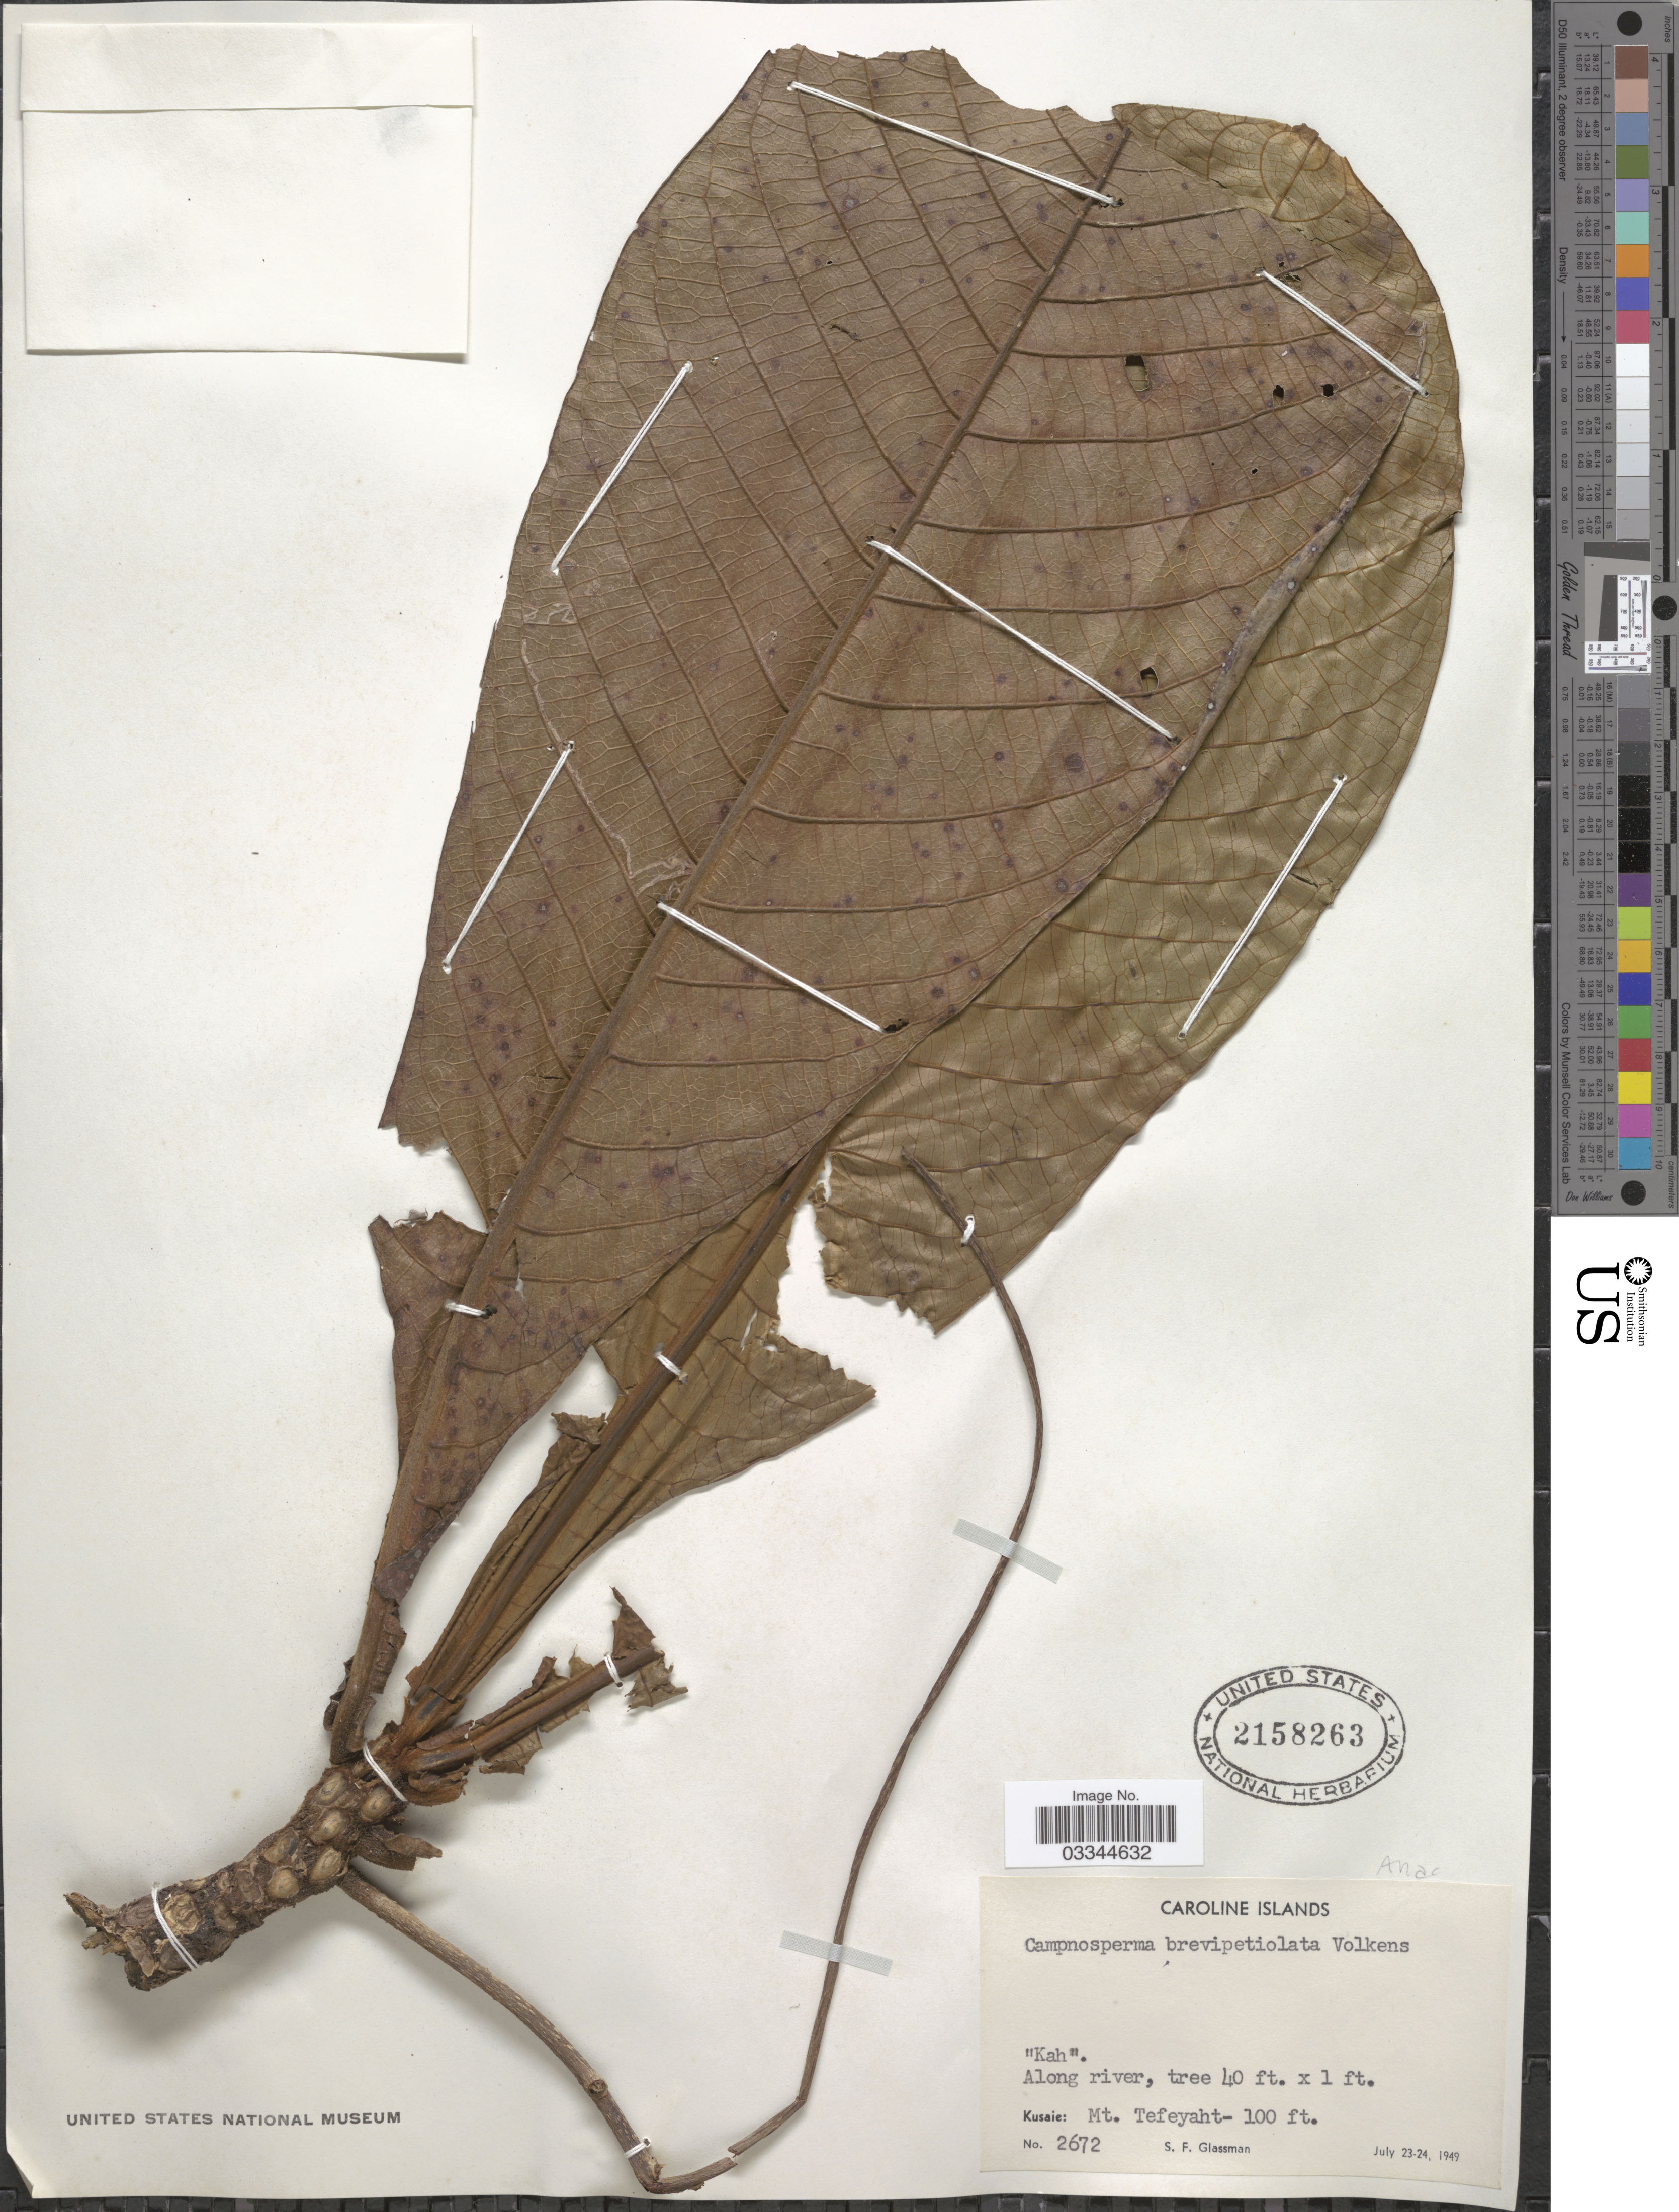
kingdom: Plantae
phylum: Tracheophyta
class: Magnoliopsida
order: Sapindales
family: Anacardiaceae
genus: Campnosperma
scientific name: Campnosperma brevipetiolatum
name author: Volk.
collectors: S. F. Glassman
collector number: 2672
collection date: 1949-07-23/1949-07-24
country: Micronesia, Federated States of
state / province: Kosrae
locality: Caroline Islands, Kusaie: Mt. Tefeyaht.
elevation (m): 30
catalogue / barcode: US 2158263